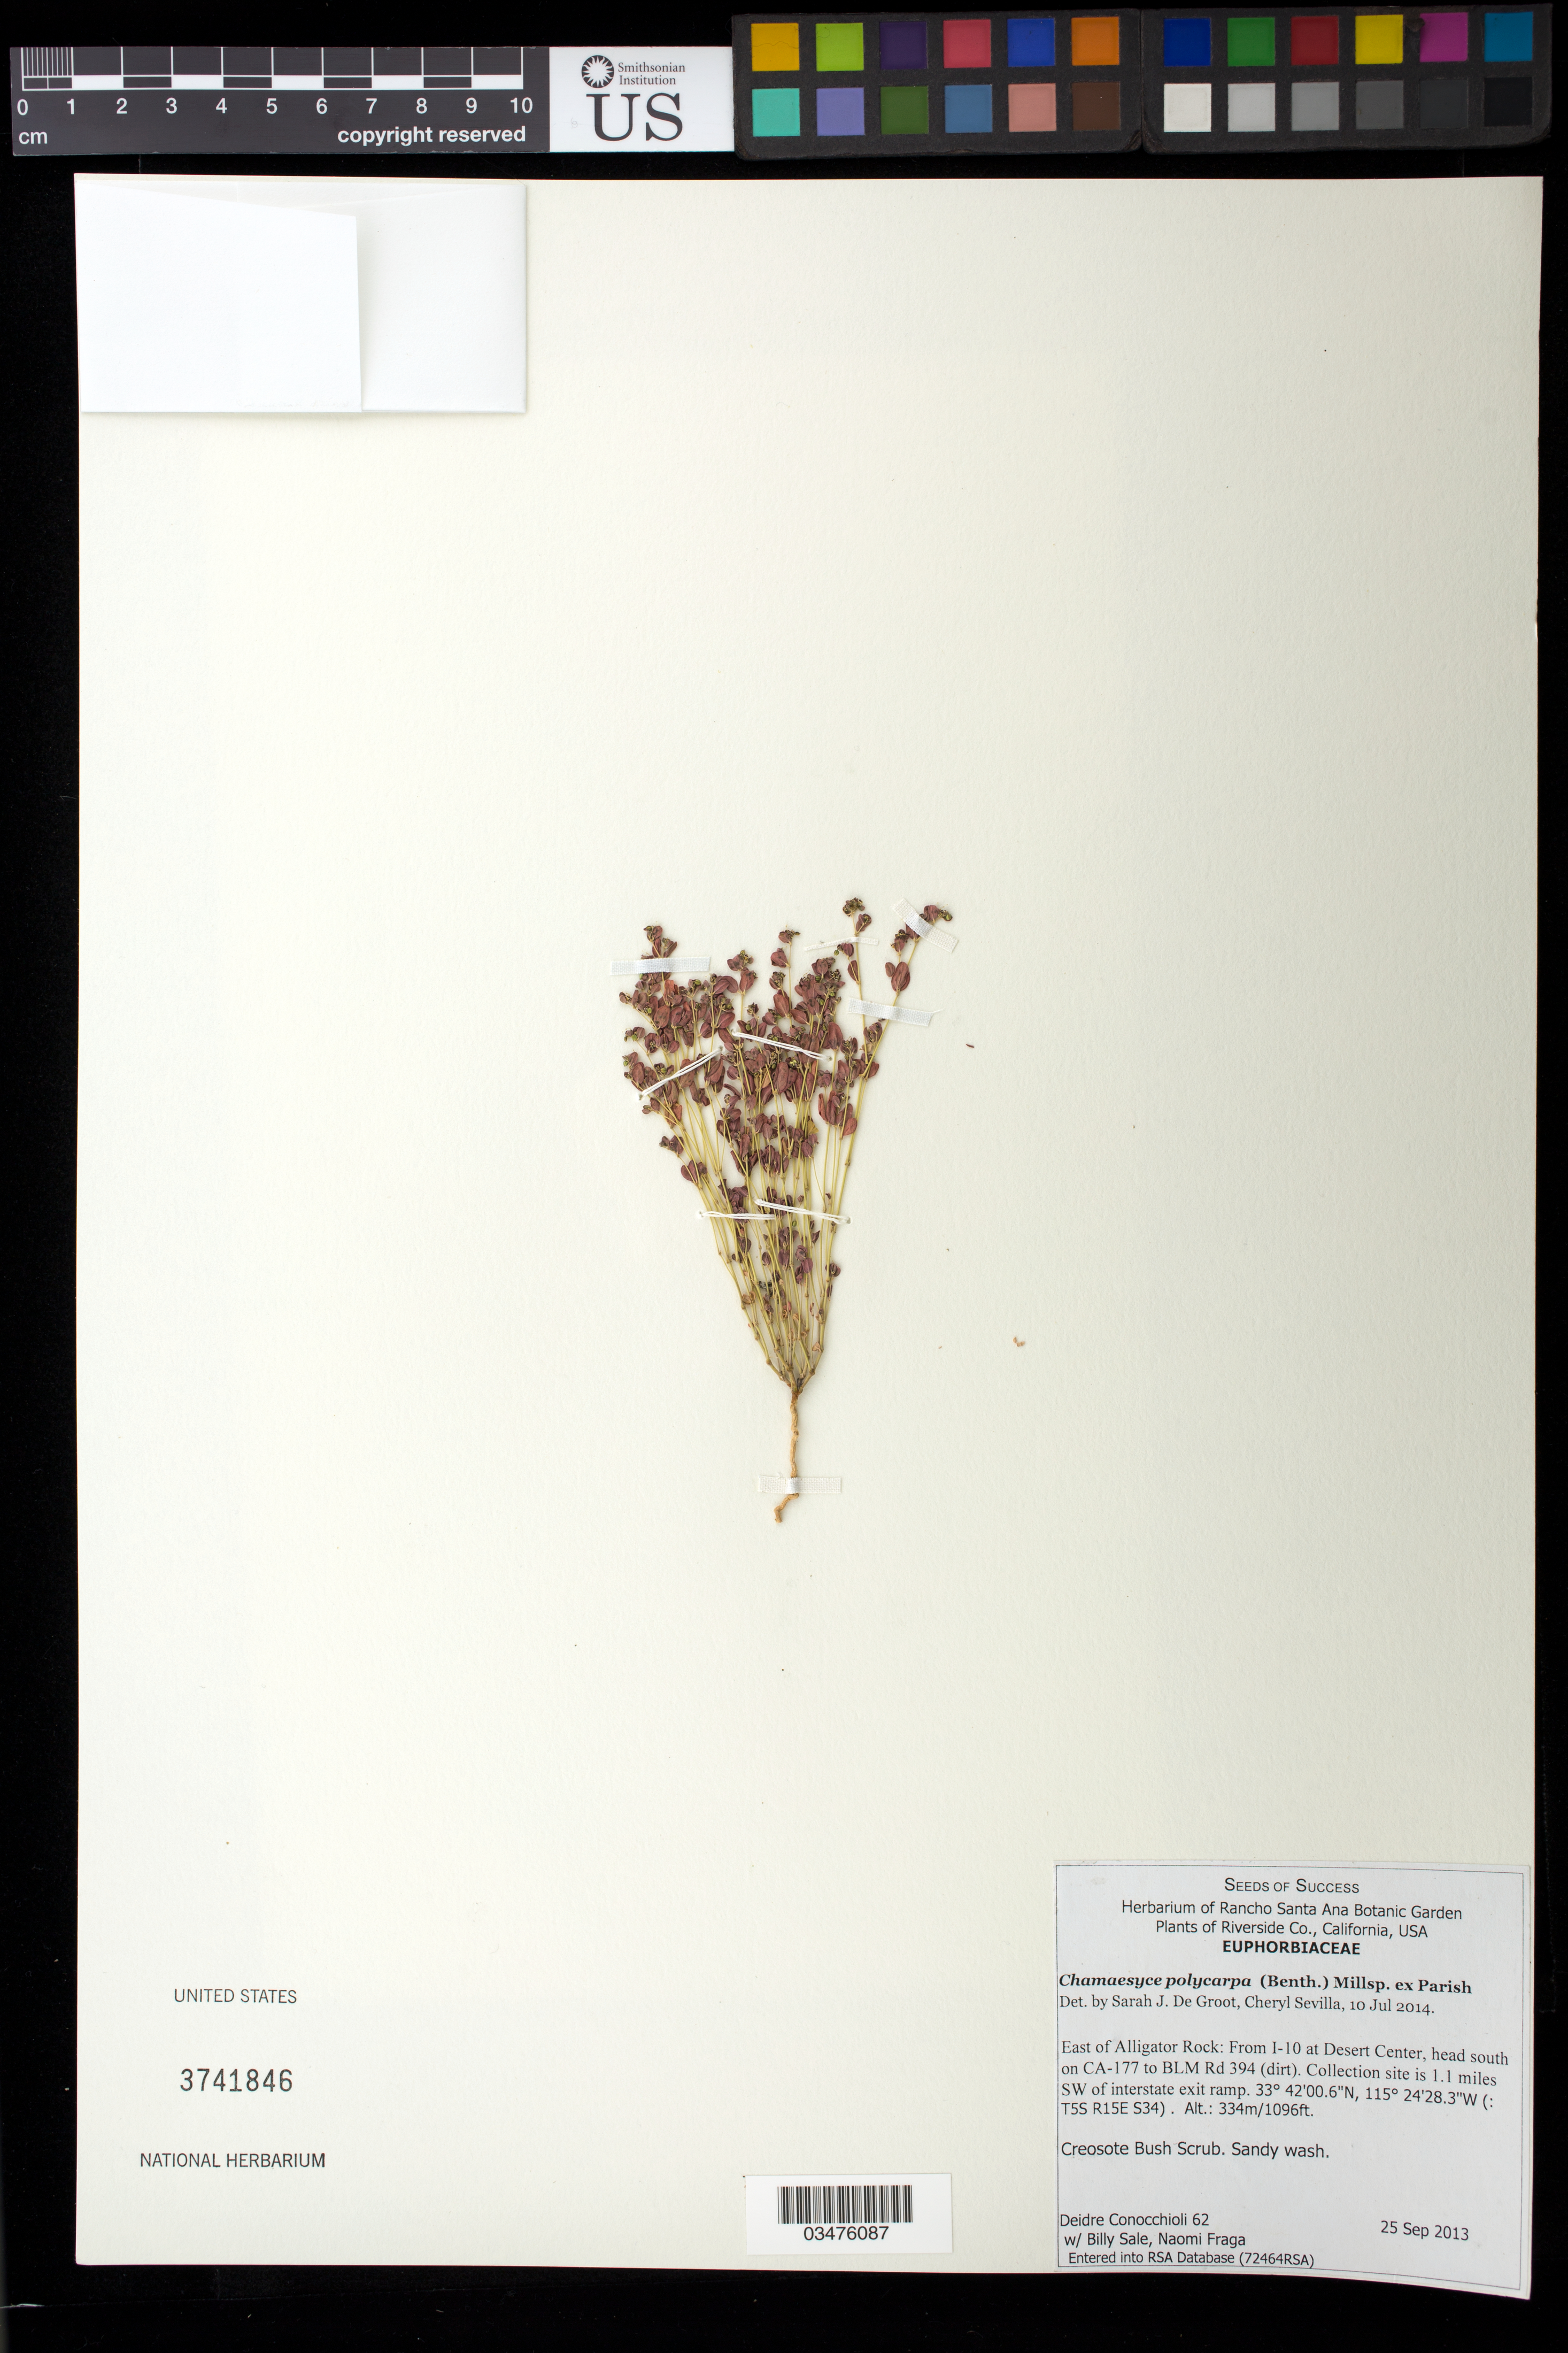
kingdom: Plantae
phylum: Tracheophyta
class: Magnoliopsida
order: Malpighiales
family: Euphorbiaceae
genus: Chamaesyce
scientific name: Chamaesyce polycarpa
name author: (Benth.) Millsp.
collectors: D. Conocchioli, B. Sale & N. Fraga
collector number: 62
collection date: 2013-09-25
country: United States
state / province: California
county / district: Riverside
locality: E of Alligator Rock, south on CA-177 to BLM Rd 394, 1.1 miles SW of interstate exit ramp.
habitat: Creosote Bush scrub. Sandy wash.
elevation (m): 334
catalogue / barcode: US 3741846